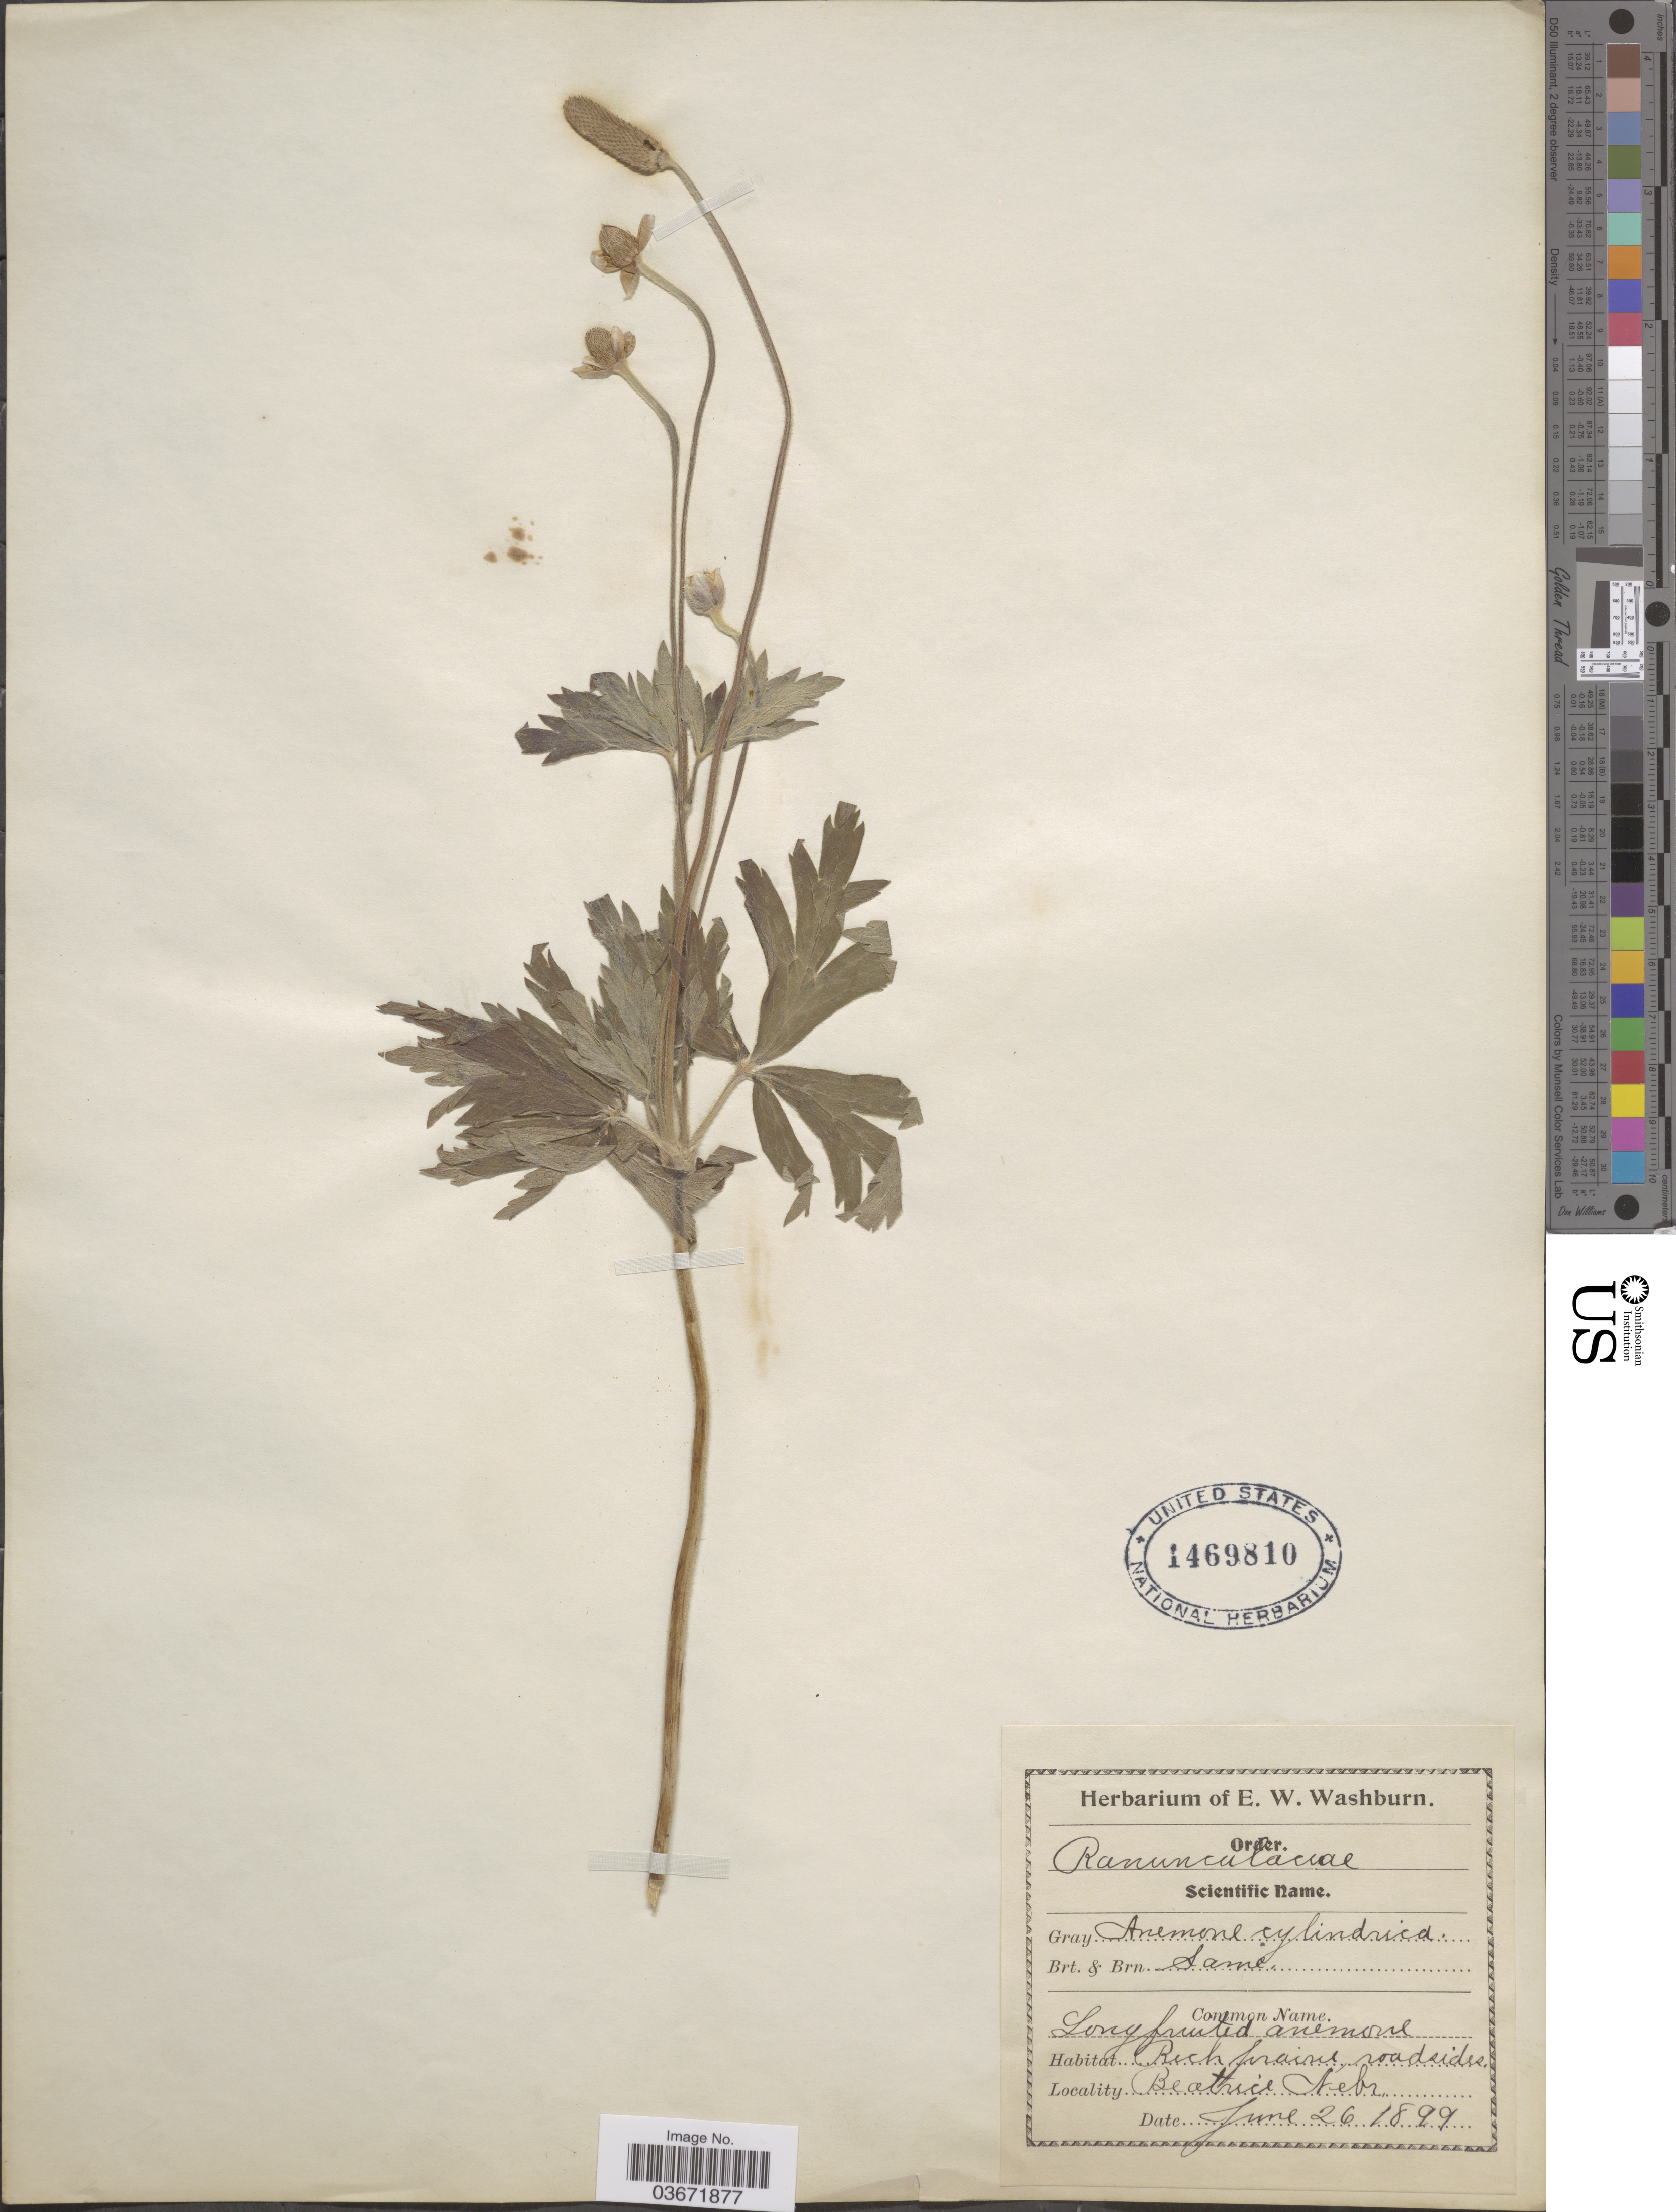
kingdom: Plantae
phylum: Tracheophyta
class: Magnoliopsida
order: Ranunculales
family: Ranunculaceae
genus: Anemone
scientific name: Anemone cylindrica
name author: A. Gray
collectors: ex herb. E. W. Washburn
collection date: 1899-06-26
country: United States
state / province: Nebraska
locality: Beatrice.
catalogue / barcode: US 1469810